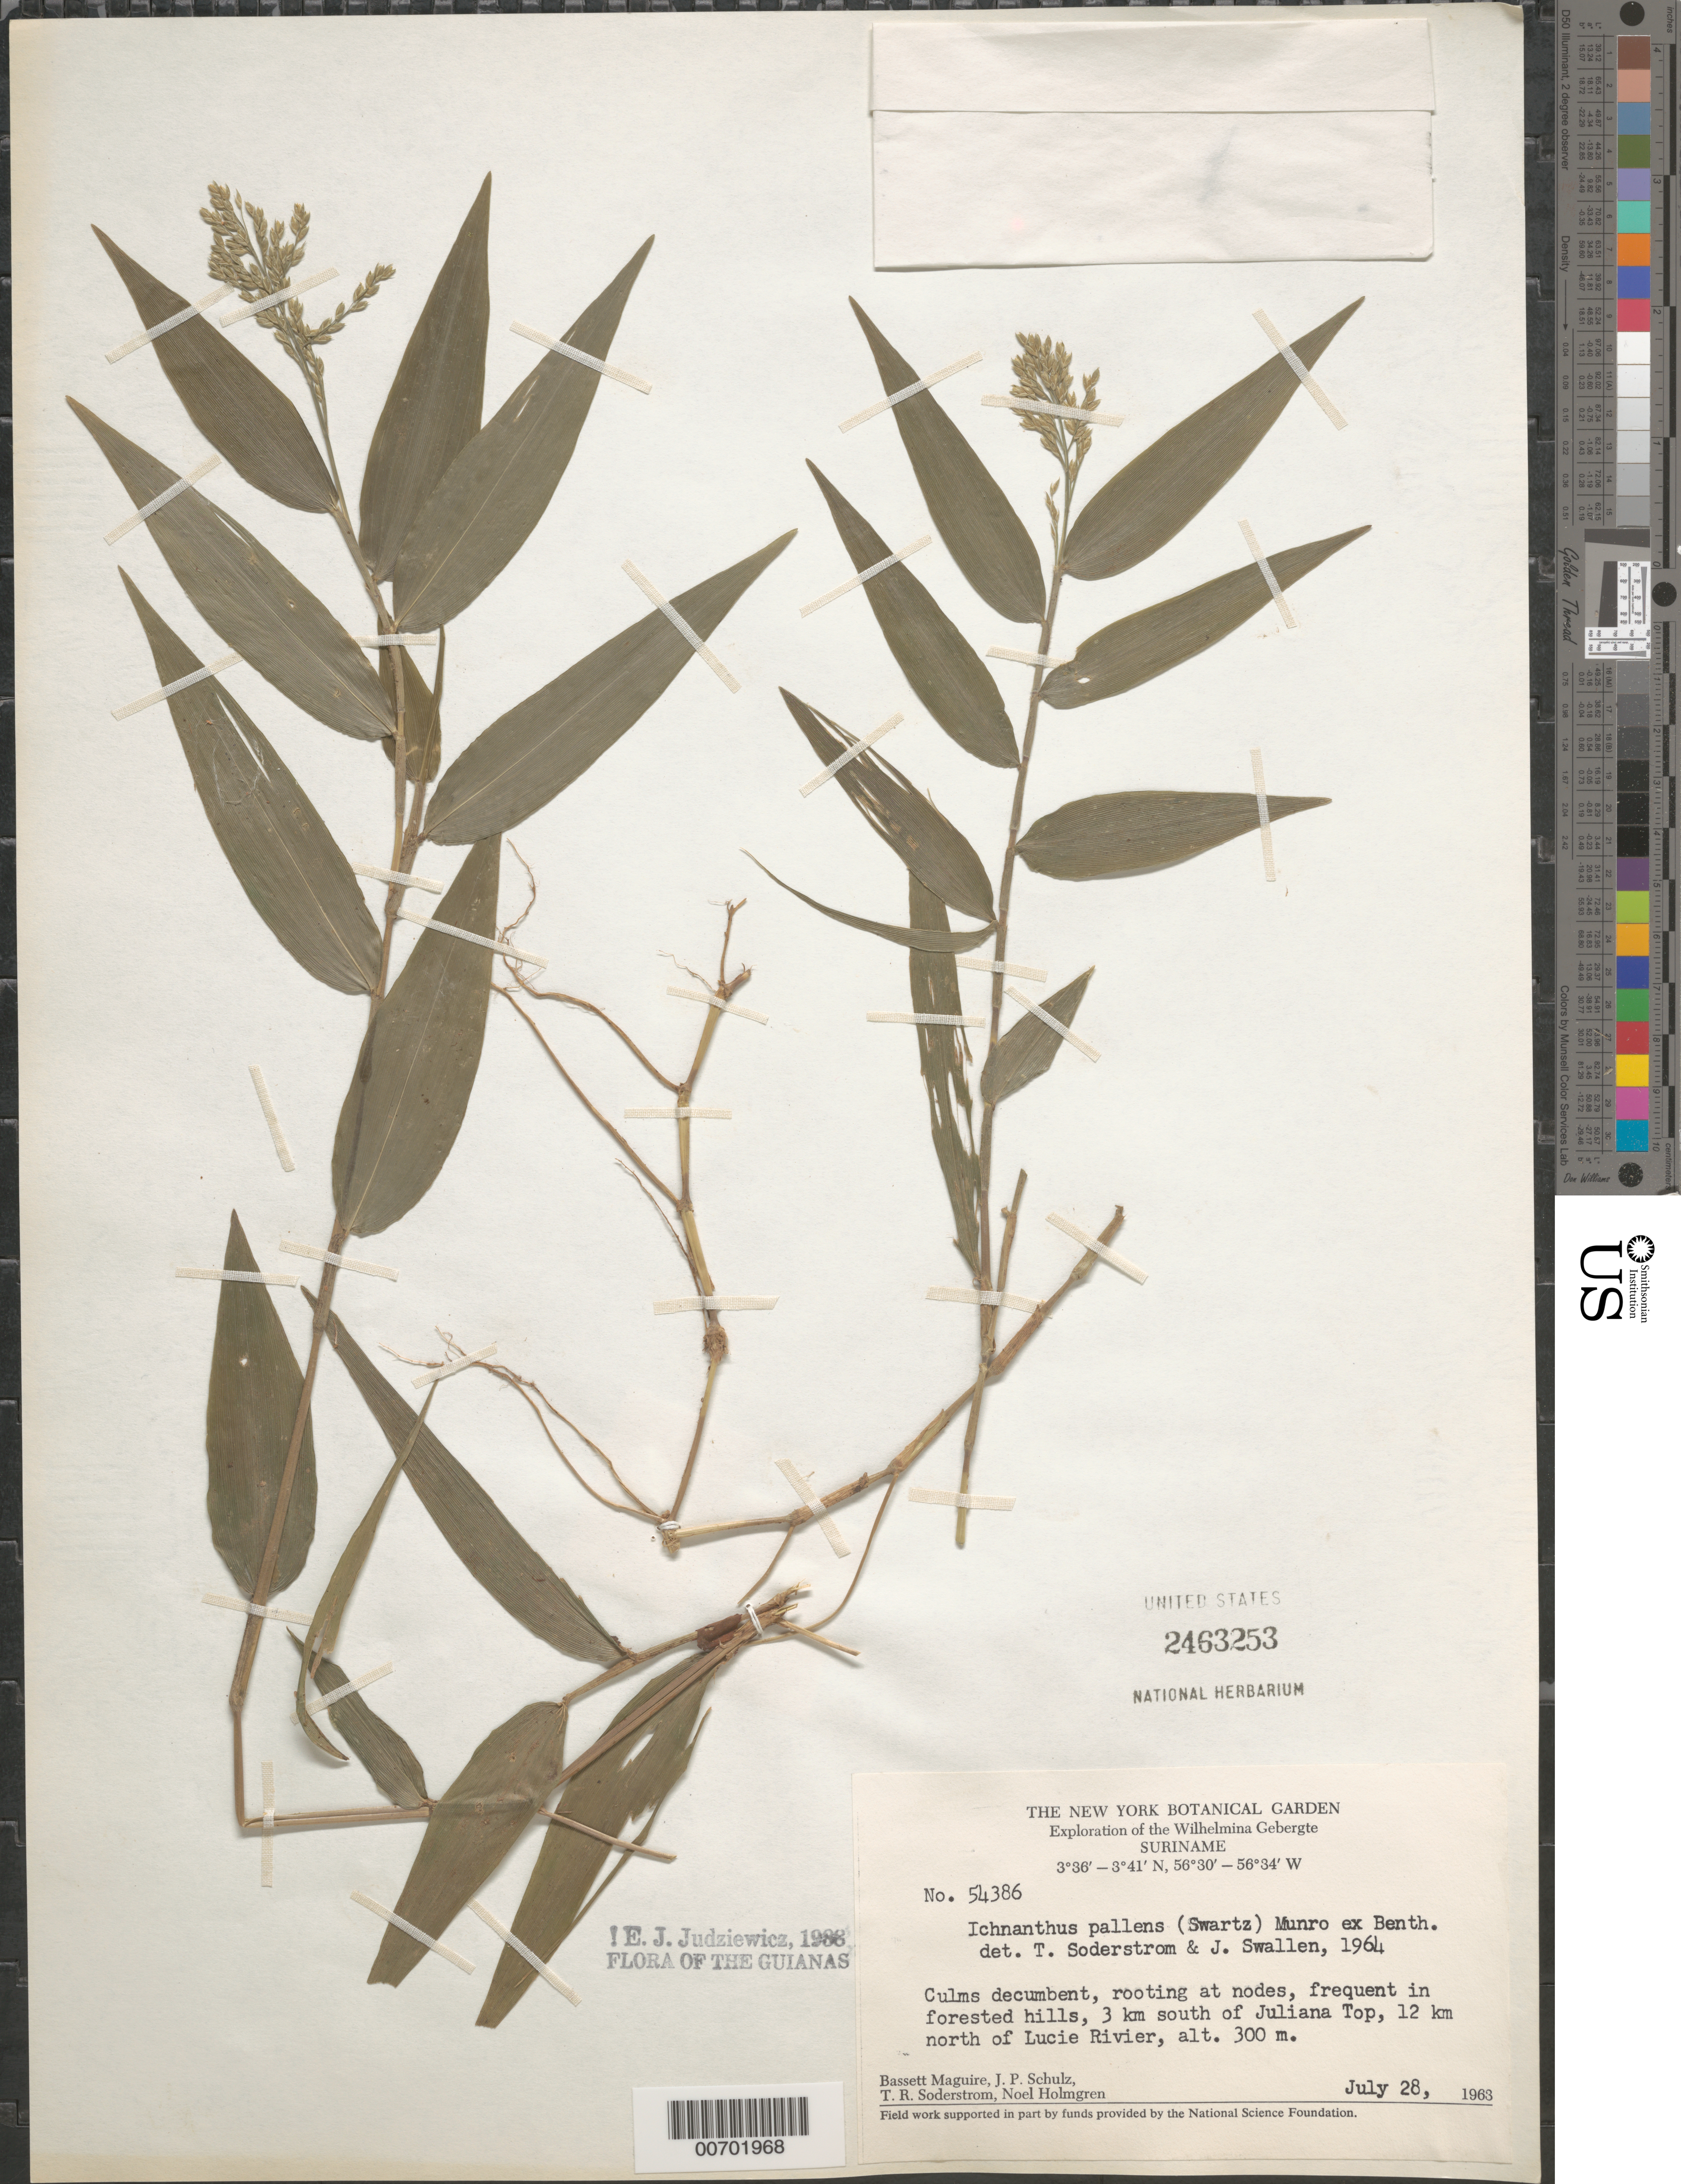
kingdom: Plantae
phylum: Tracheophyta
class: Liliopsida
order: Poales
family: Poaceae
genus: Ichnanthus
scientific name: Ichnanthus pallens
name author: (Sw.) Munro ex Benth.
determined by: Swallen, J. R.; Soderstrom, T. R.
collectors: B. Maguire, J. P. Schulz, T. R. Soderstrom & N. H. Holmgren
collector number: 54386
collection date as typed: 28-Jul-63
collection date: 1963-07-28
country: Suriname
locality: Juliana Top, 3 km S of, 12 km N of Lucie R., Wilhelmina Gebergte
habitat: Forested hills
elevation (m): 300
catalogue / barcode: US 2463253